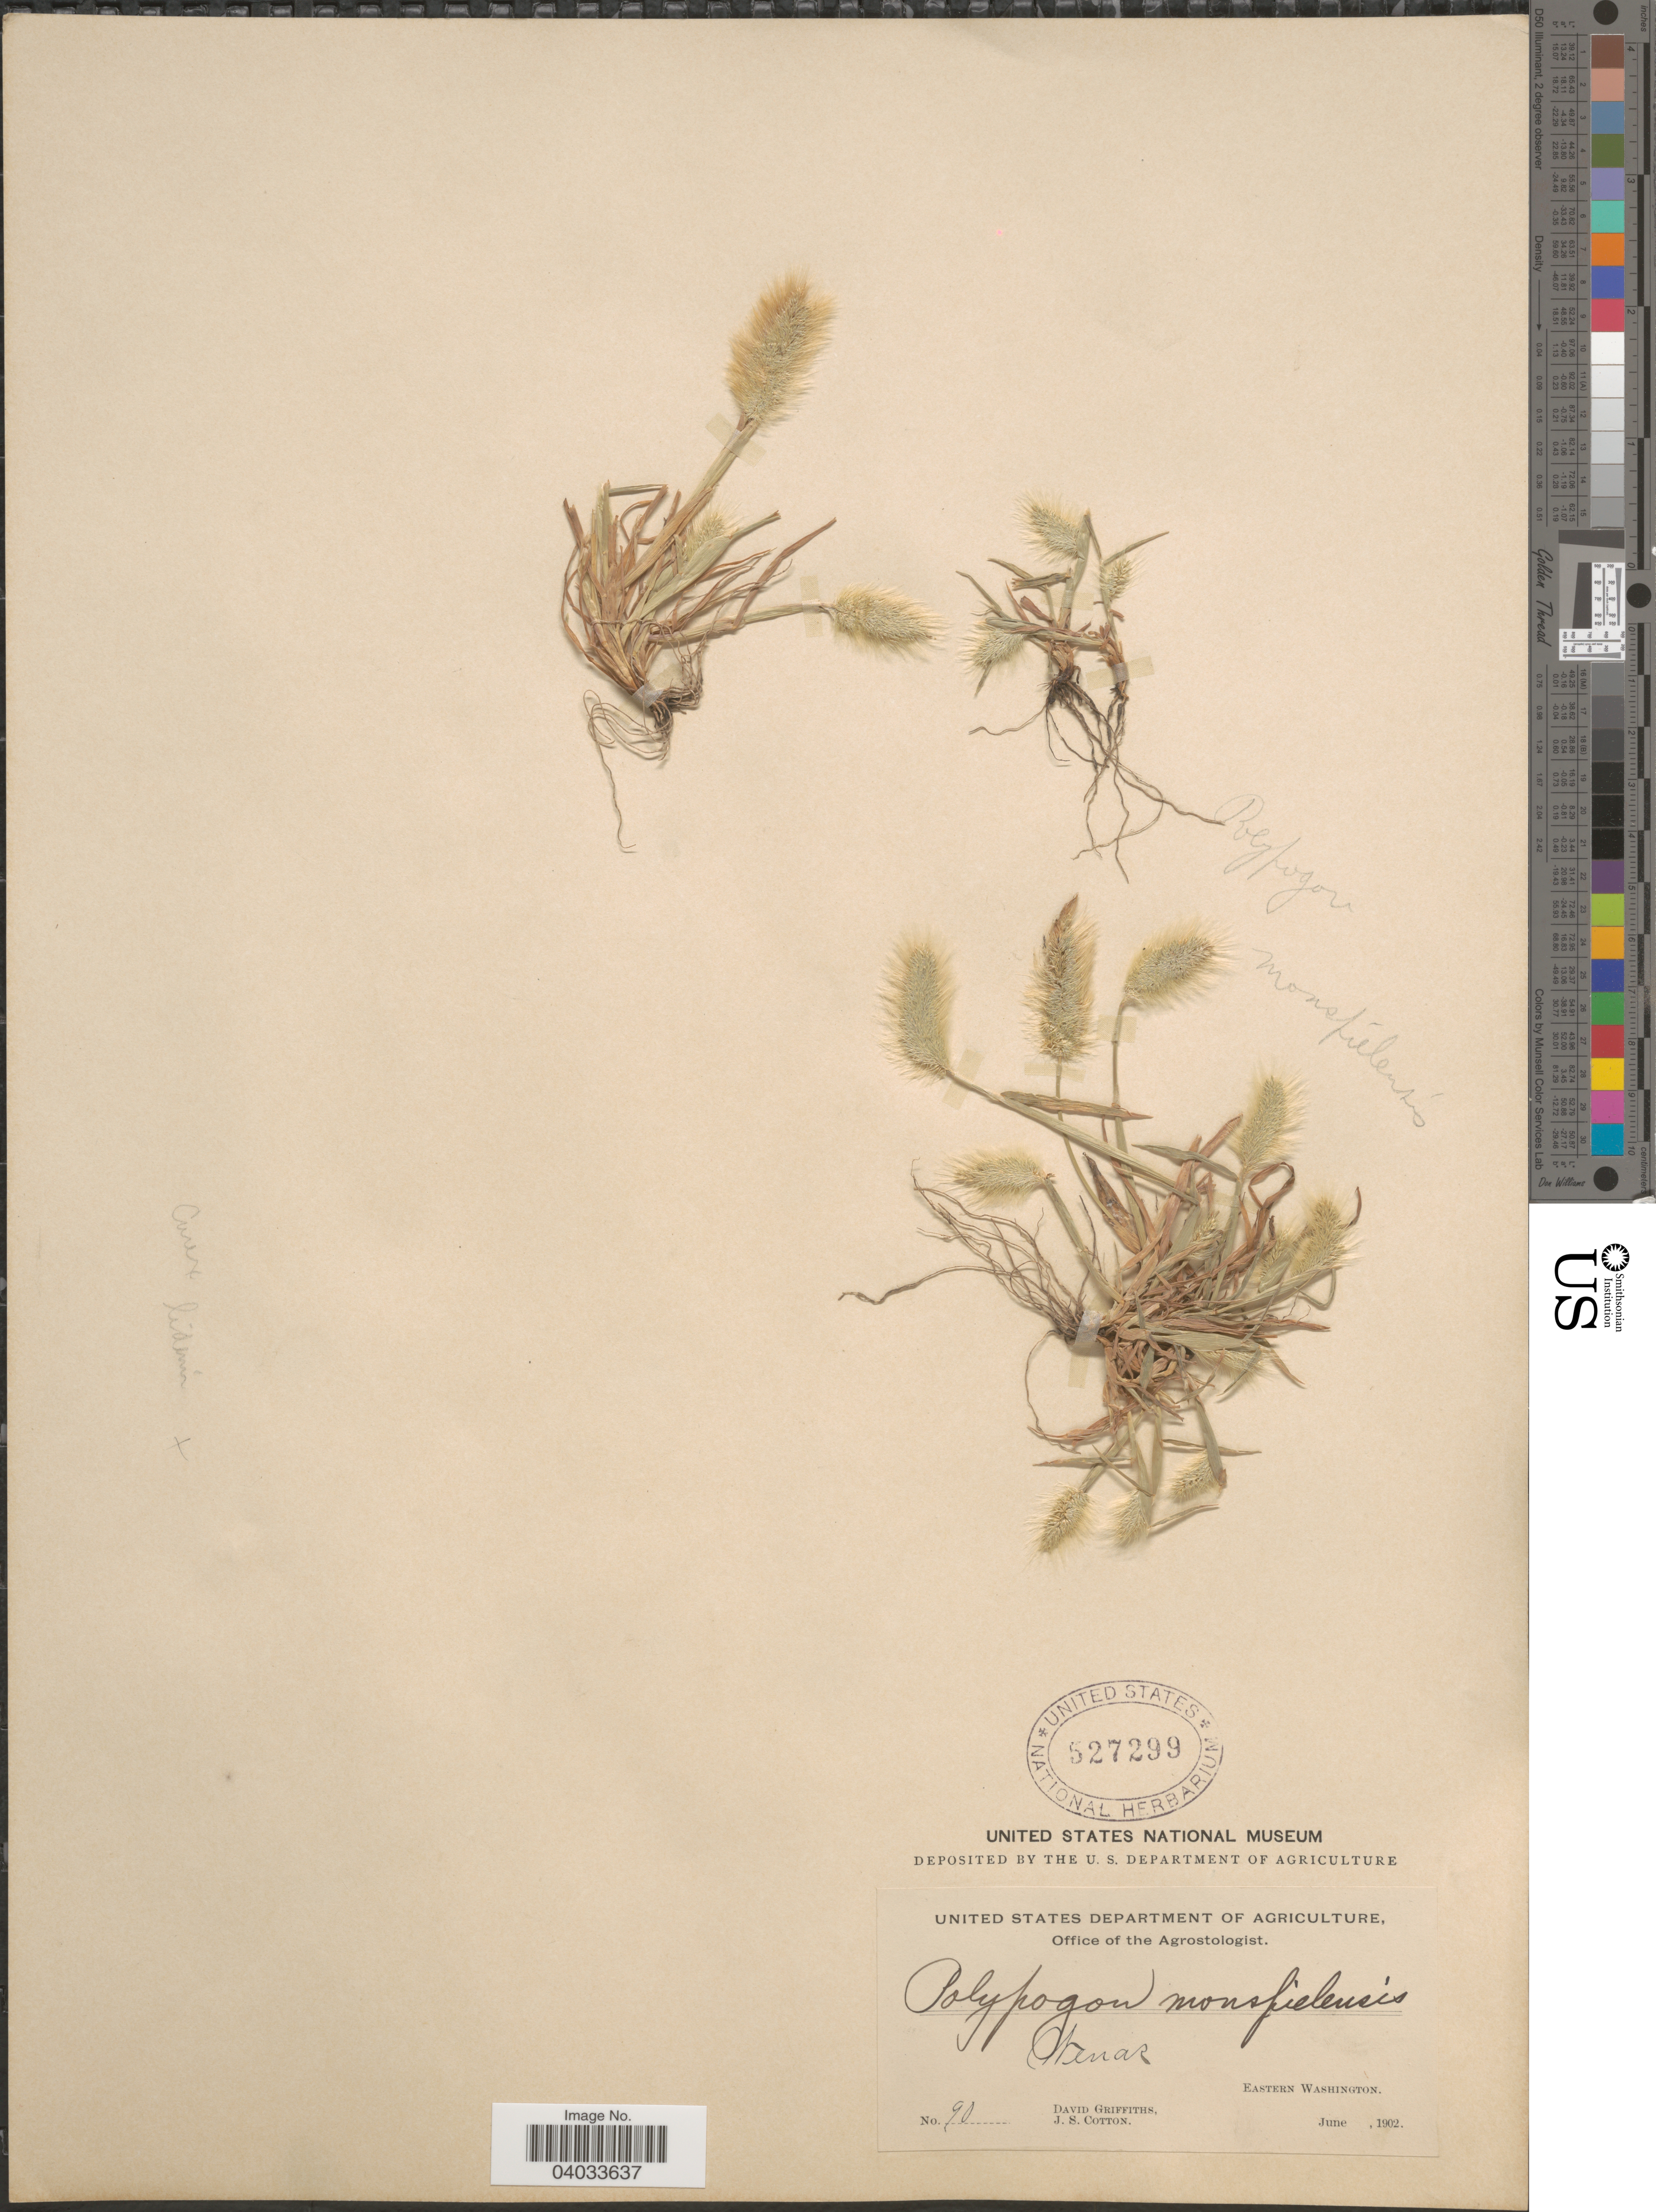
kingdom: Plantae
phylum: Tracheophyta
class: Liliopsida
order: Poales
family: Poaceae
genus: Polypogon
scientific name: Polypogon monspeliensis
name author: (L.) Desf.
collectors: D. Griffiths & J. S. Cotton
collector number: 90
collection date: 1902-06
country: United States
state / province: Washington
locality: Wenar. Eastern Washington.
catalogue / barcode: US 527299